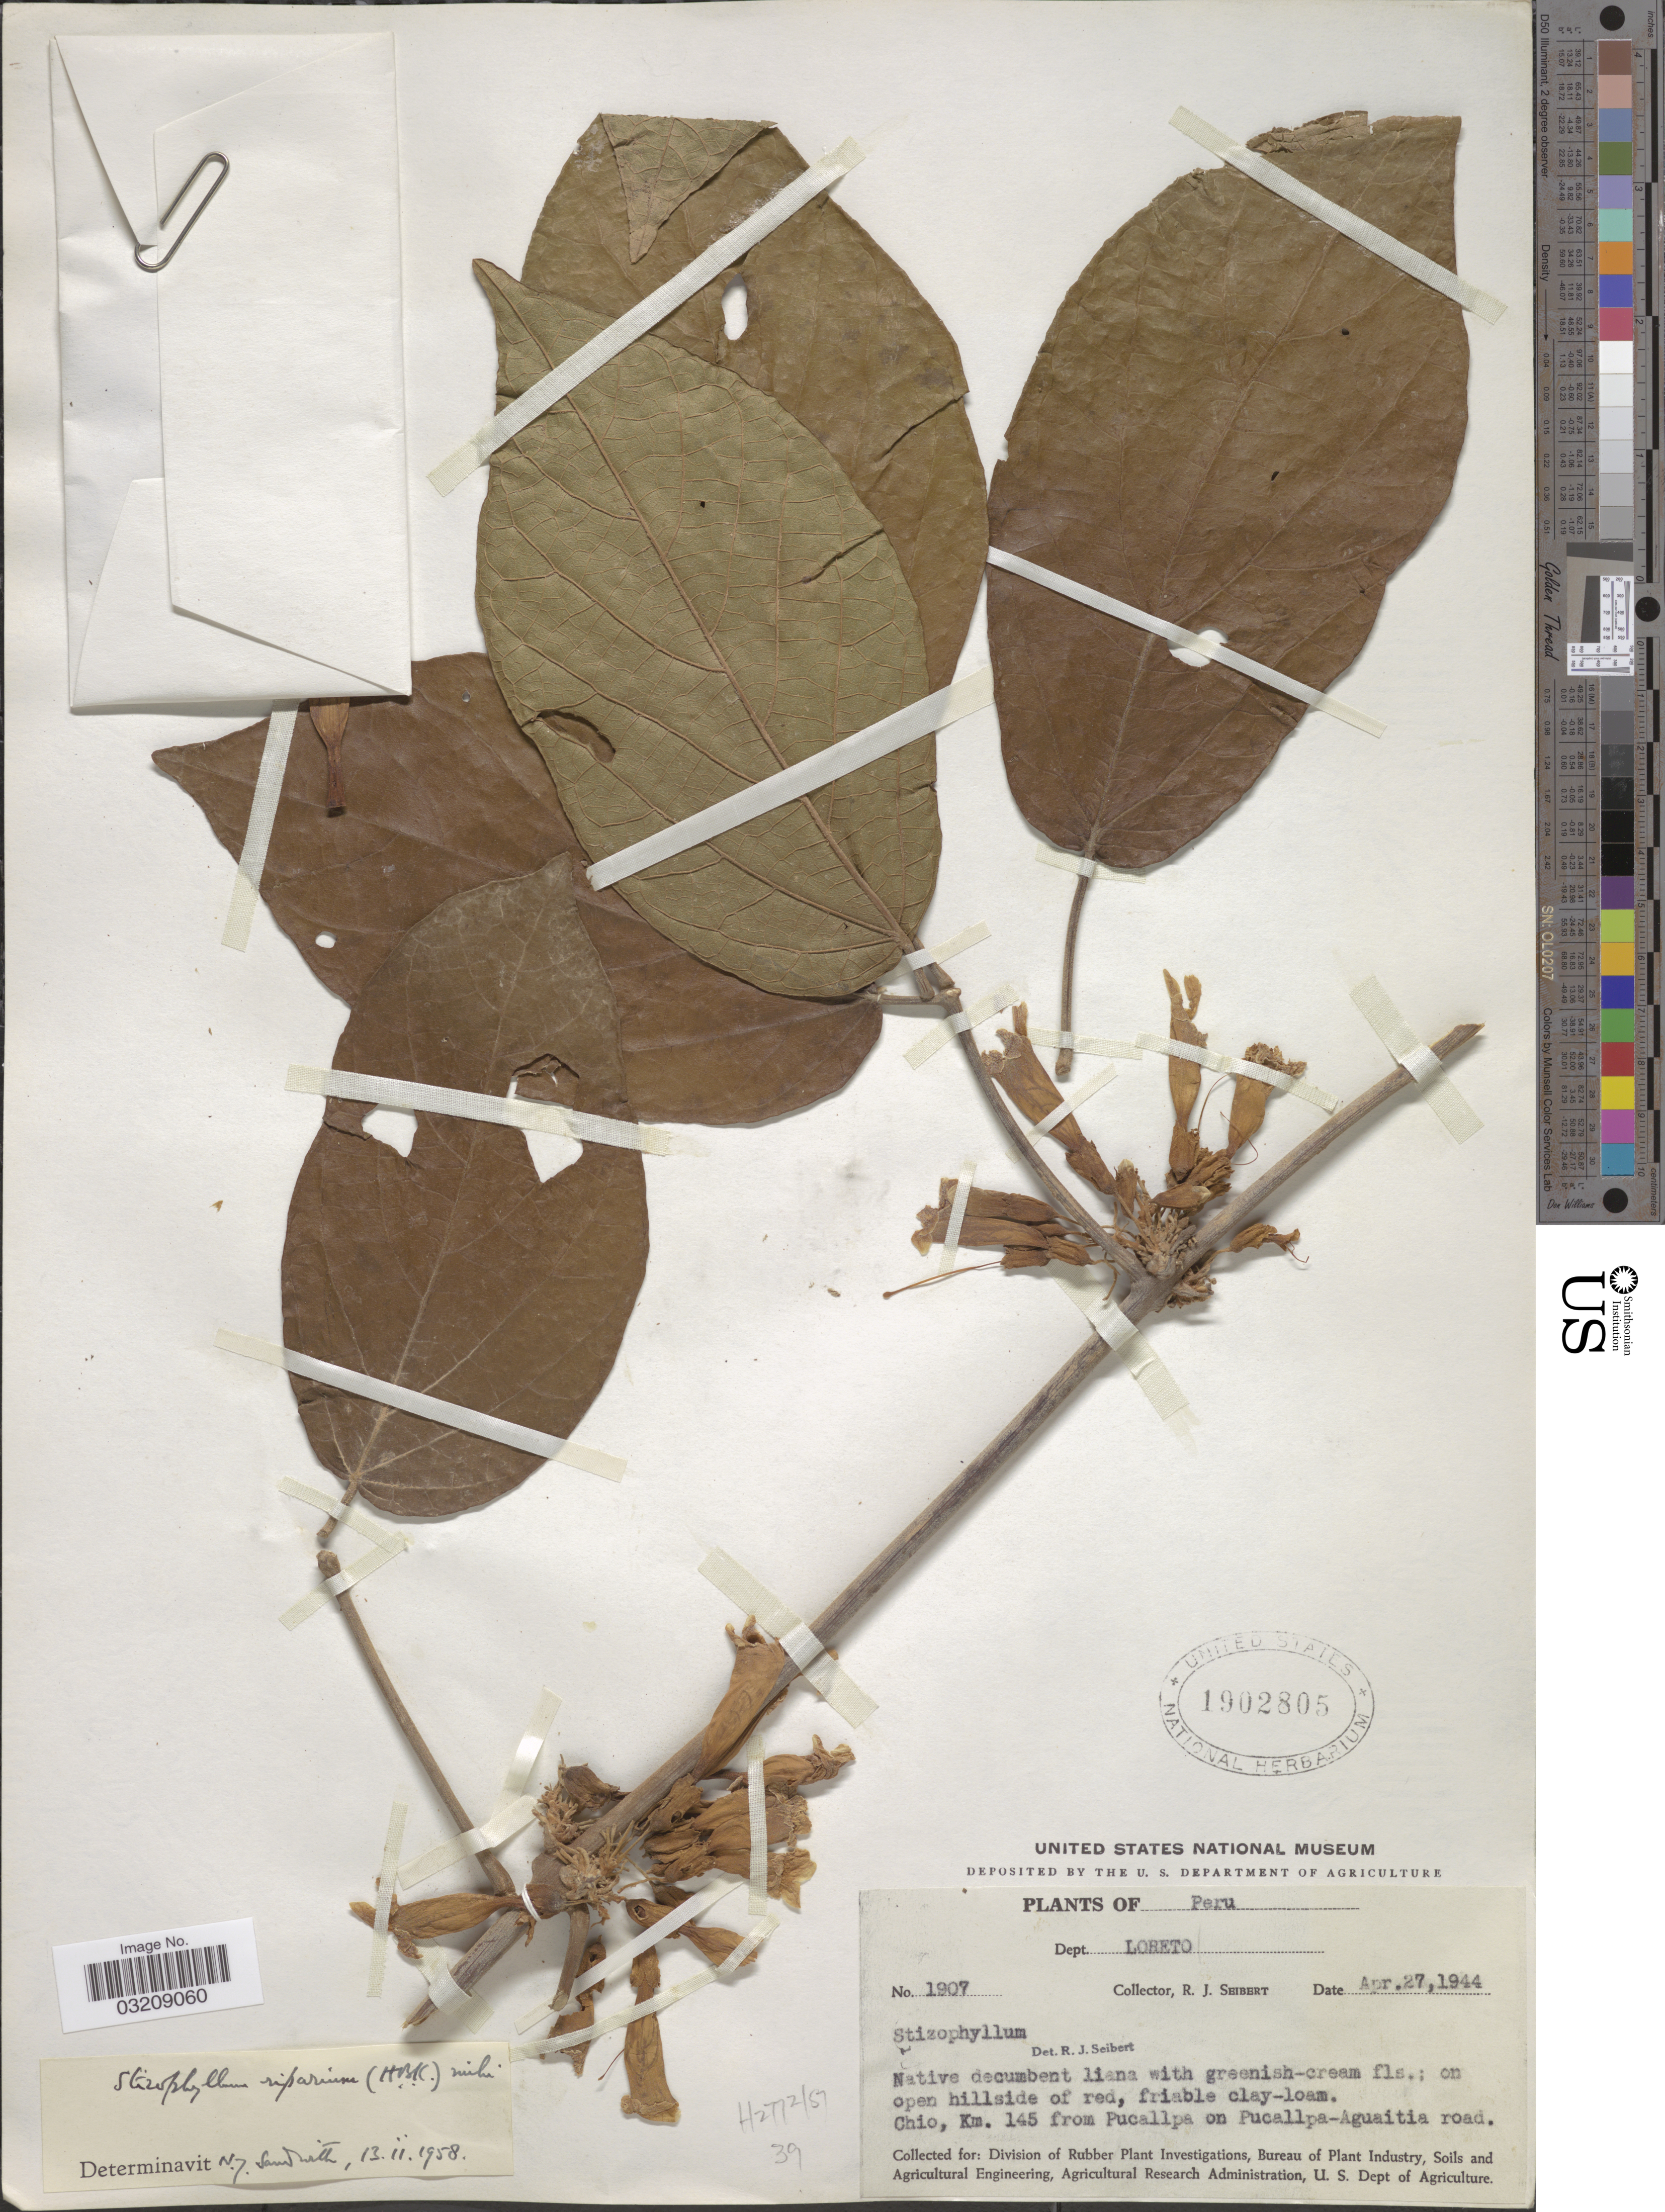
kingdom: Plantae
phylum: Tracheophyta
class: Magnoliopsida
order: Lamiales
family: Bignoniaceae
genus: Stizophyllum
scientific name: Stizophyllum riparium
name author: (Kunth) Sandwith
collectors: R. J. Seibert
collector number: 1907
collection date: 1944-04-27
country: Peru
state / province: Loreto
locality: Dept. Loreto. Chio, Km. 145 from Pucallpa on Pucallpa-Aguaitia road.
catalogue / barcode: US 1902805